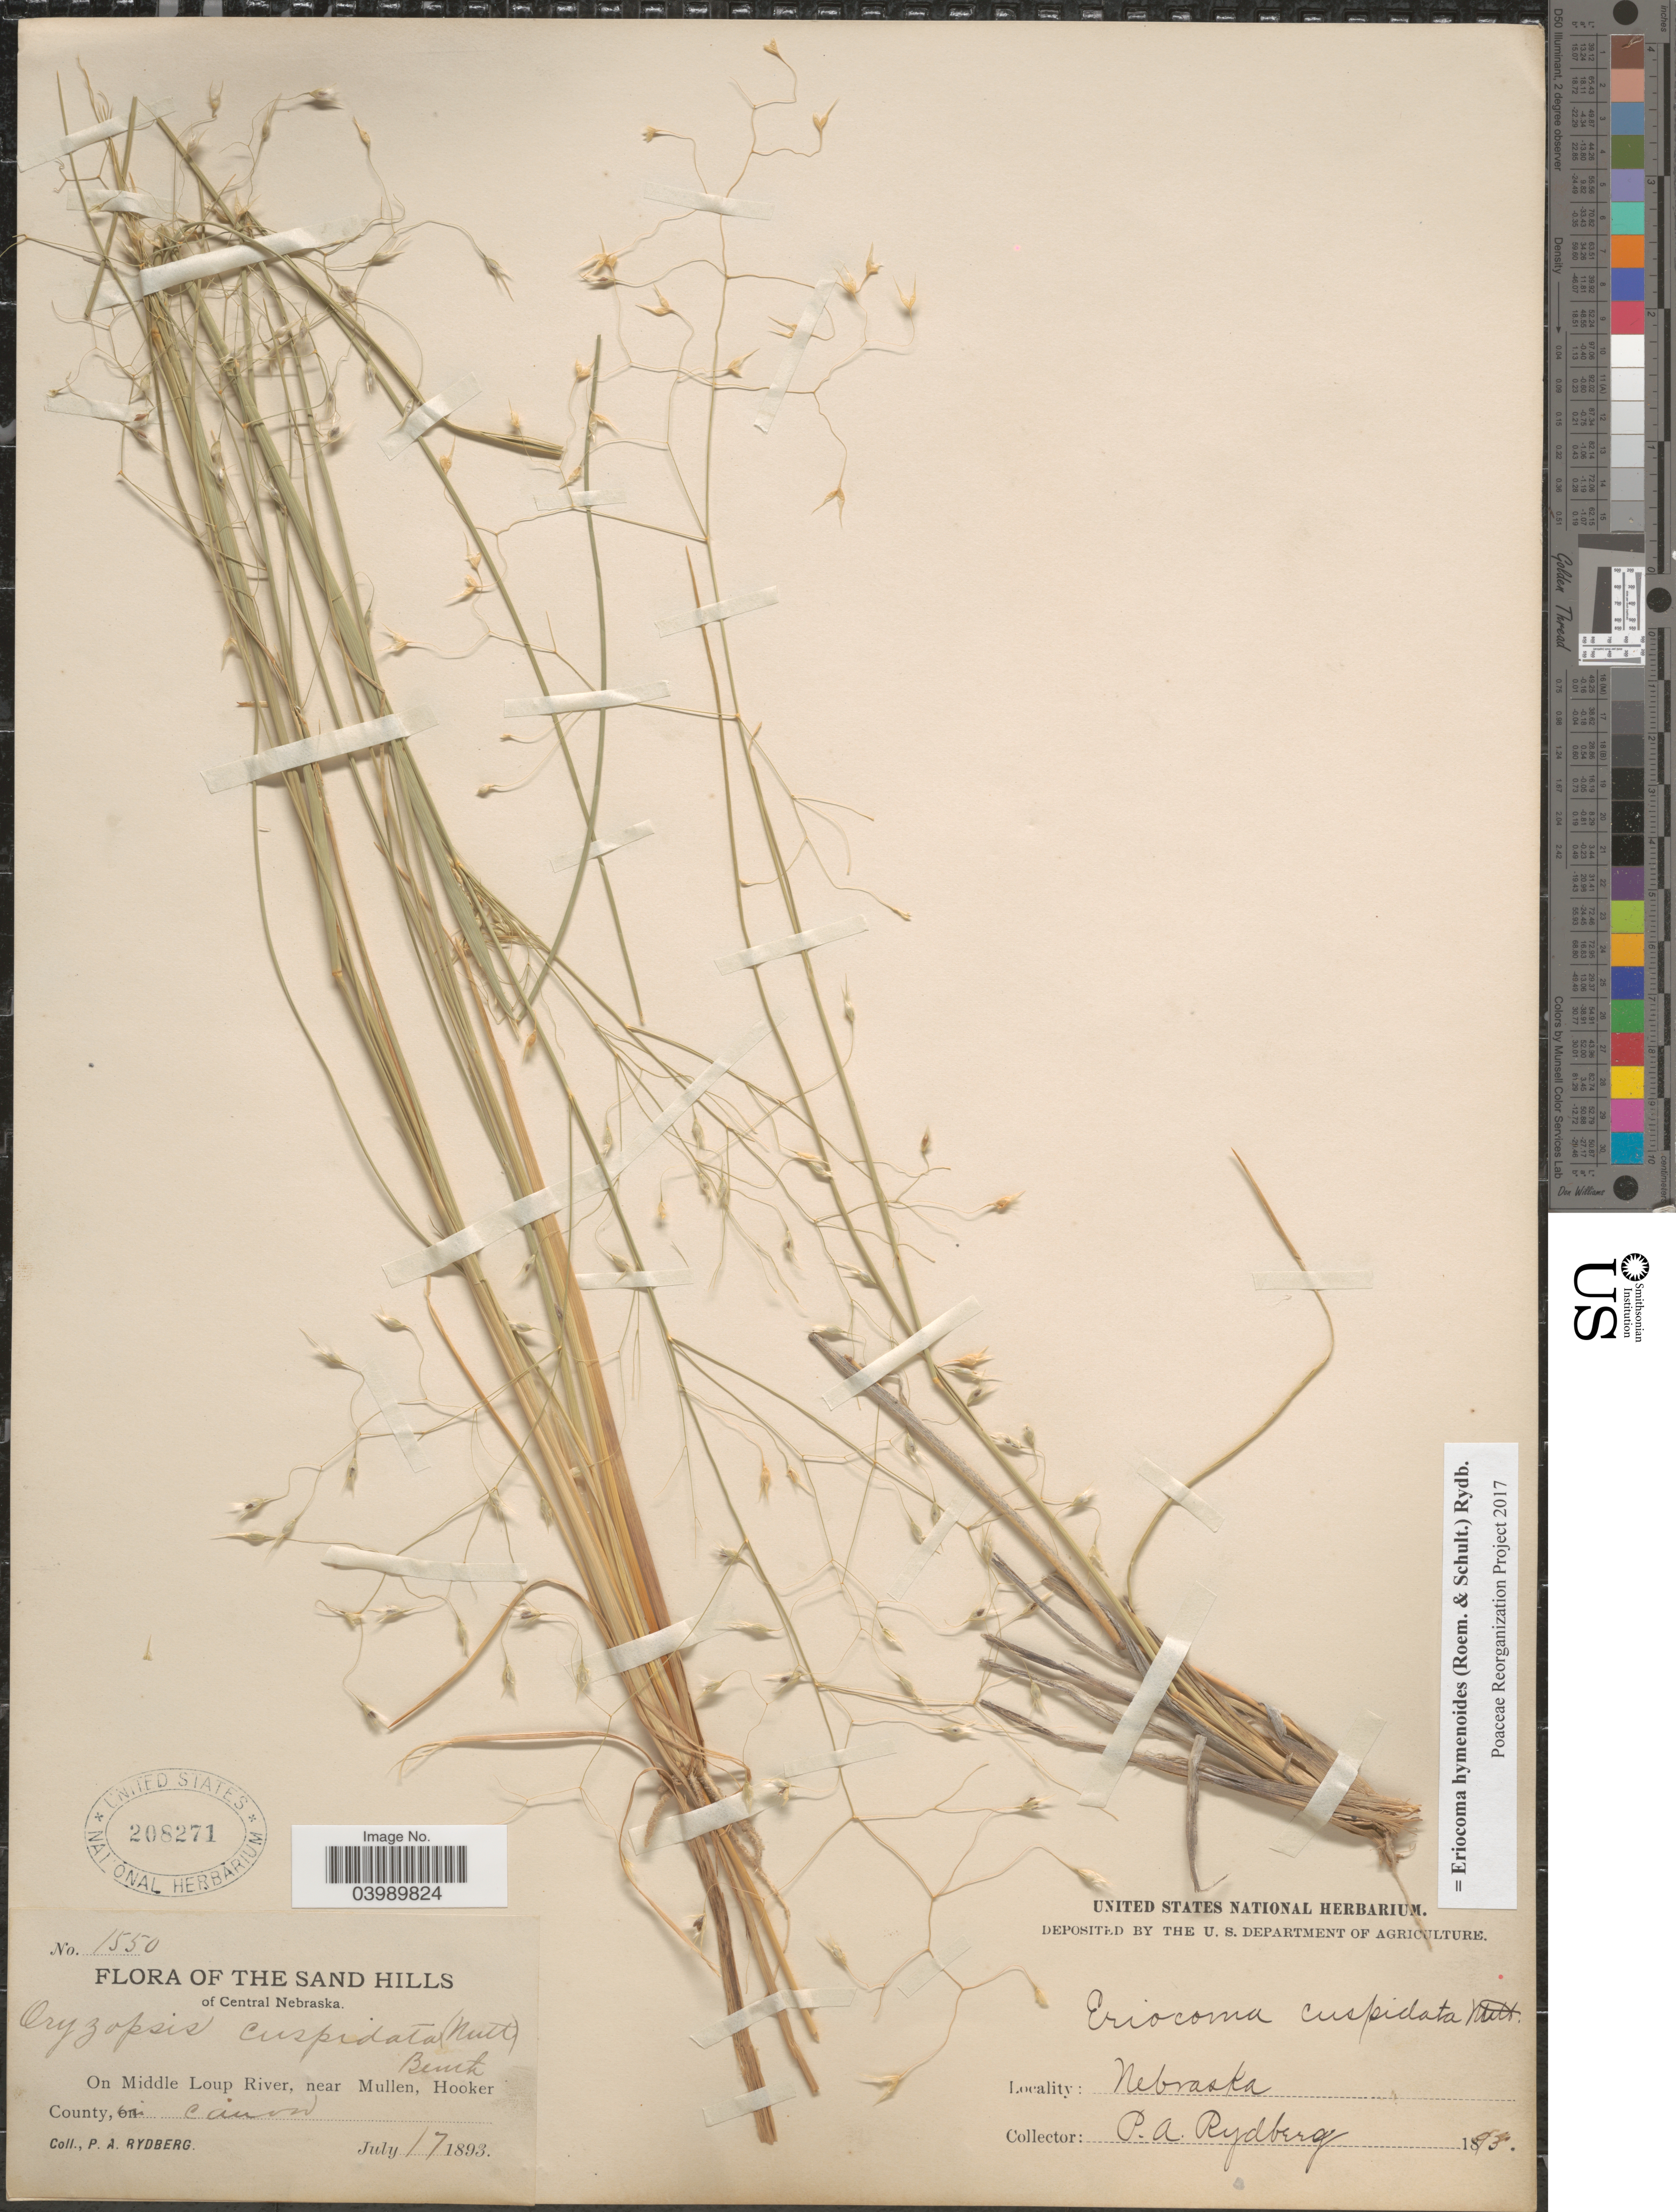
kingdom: Plantae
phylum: Tracheophyta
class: Liliopsida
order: Poales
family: Poaceae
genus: Eriocoma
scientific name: Eriocoma hymenoides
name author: (Roem. & Schult.) Rydb.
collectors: P. A. Rydberg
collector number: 1550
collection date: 1893-07-17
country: United States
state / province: Nebraska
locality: The Sand Hills of Central Nebraska. On Middle Loup River, near Mullen, Hooker County, in canon.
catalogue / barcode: US 208271